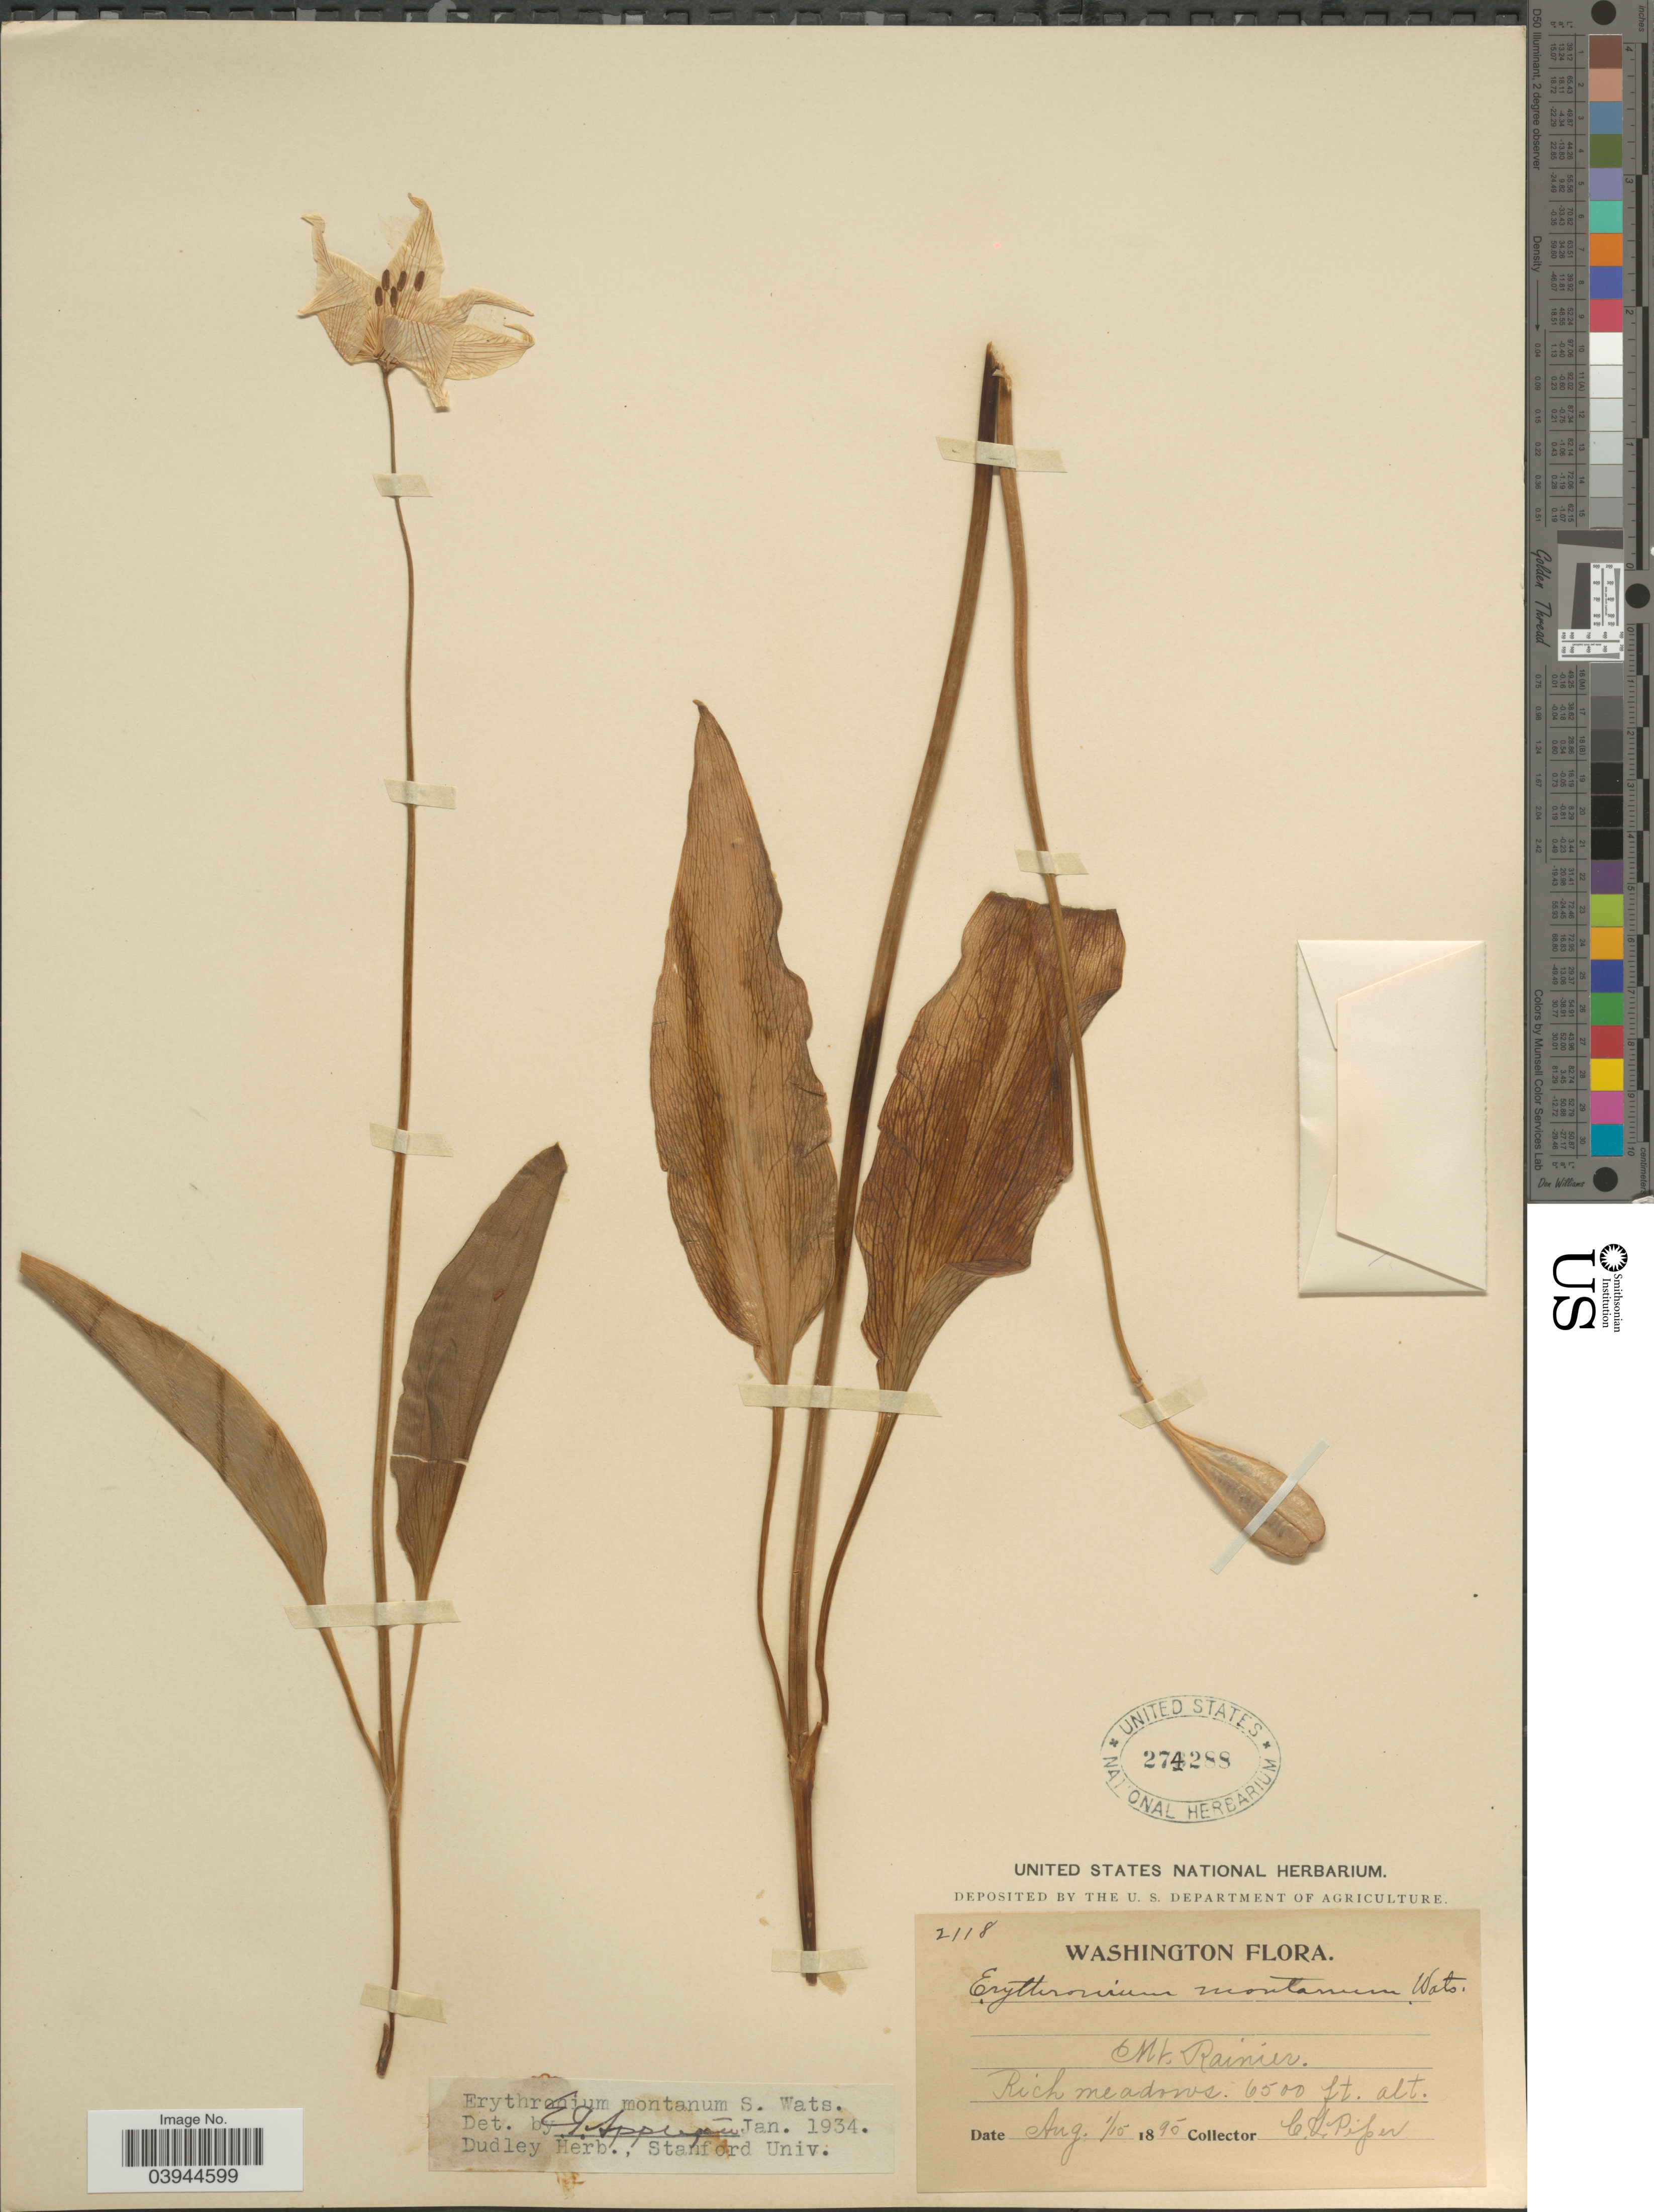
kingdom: Plantae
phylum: Tracheophyta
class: Liliopsida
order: Liliales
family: Liliaceae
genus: Erythronium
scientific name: Erythronium montanum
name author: S. Watson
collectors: C. V. Piper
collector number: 2118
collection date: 1895-08-01/1895-08-15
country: United States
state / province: Washington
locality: Mt. Rainier.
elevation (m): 1981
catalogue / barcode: US 274288